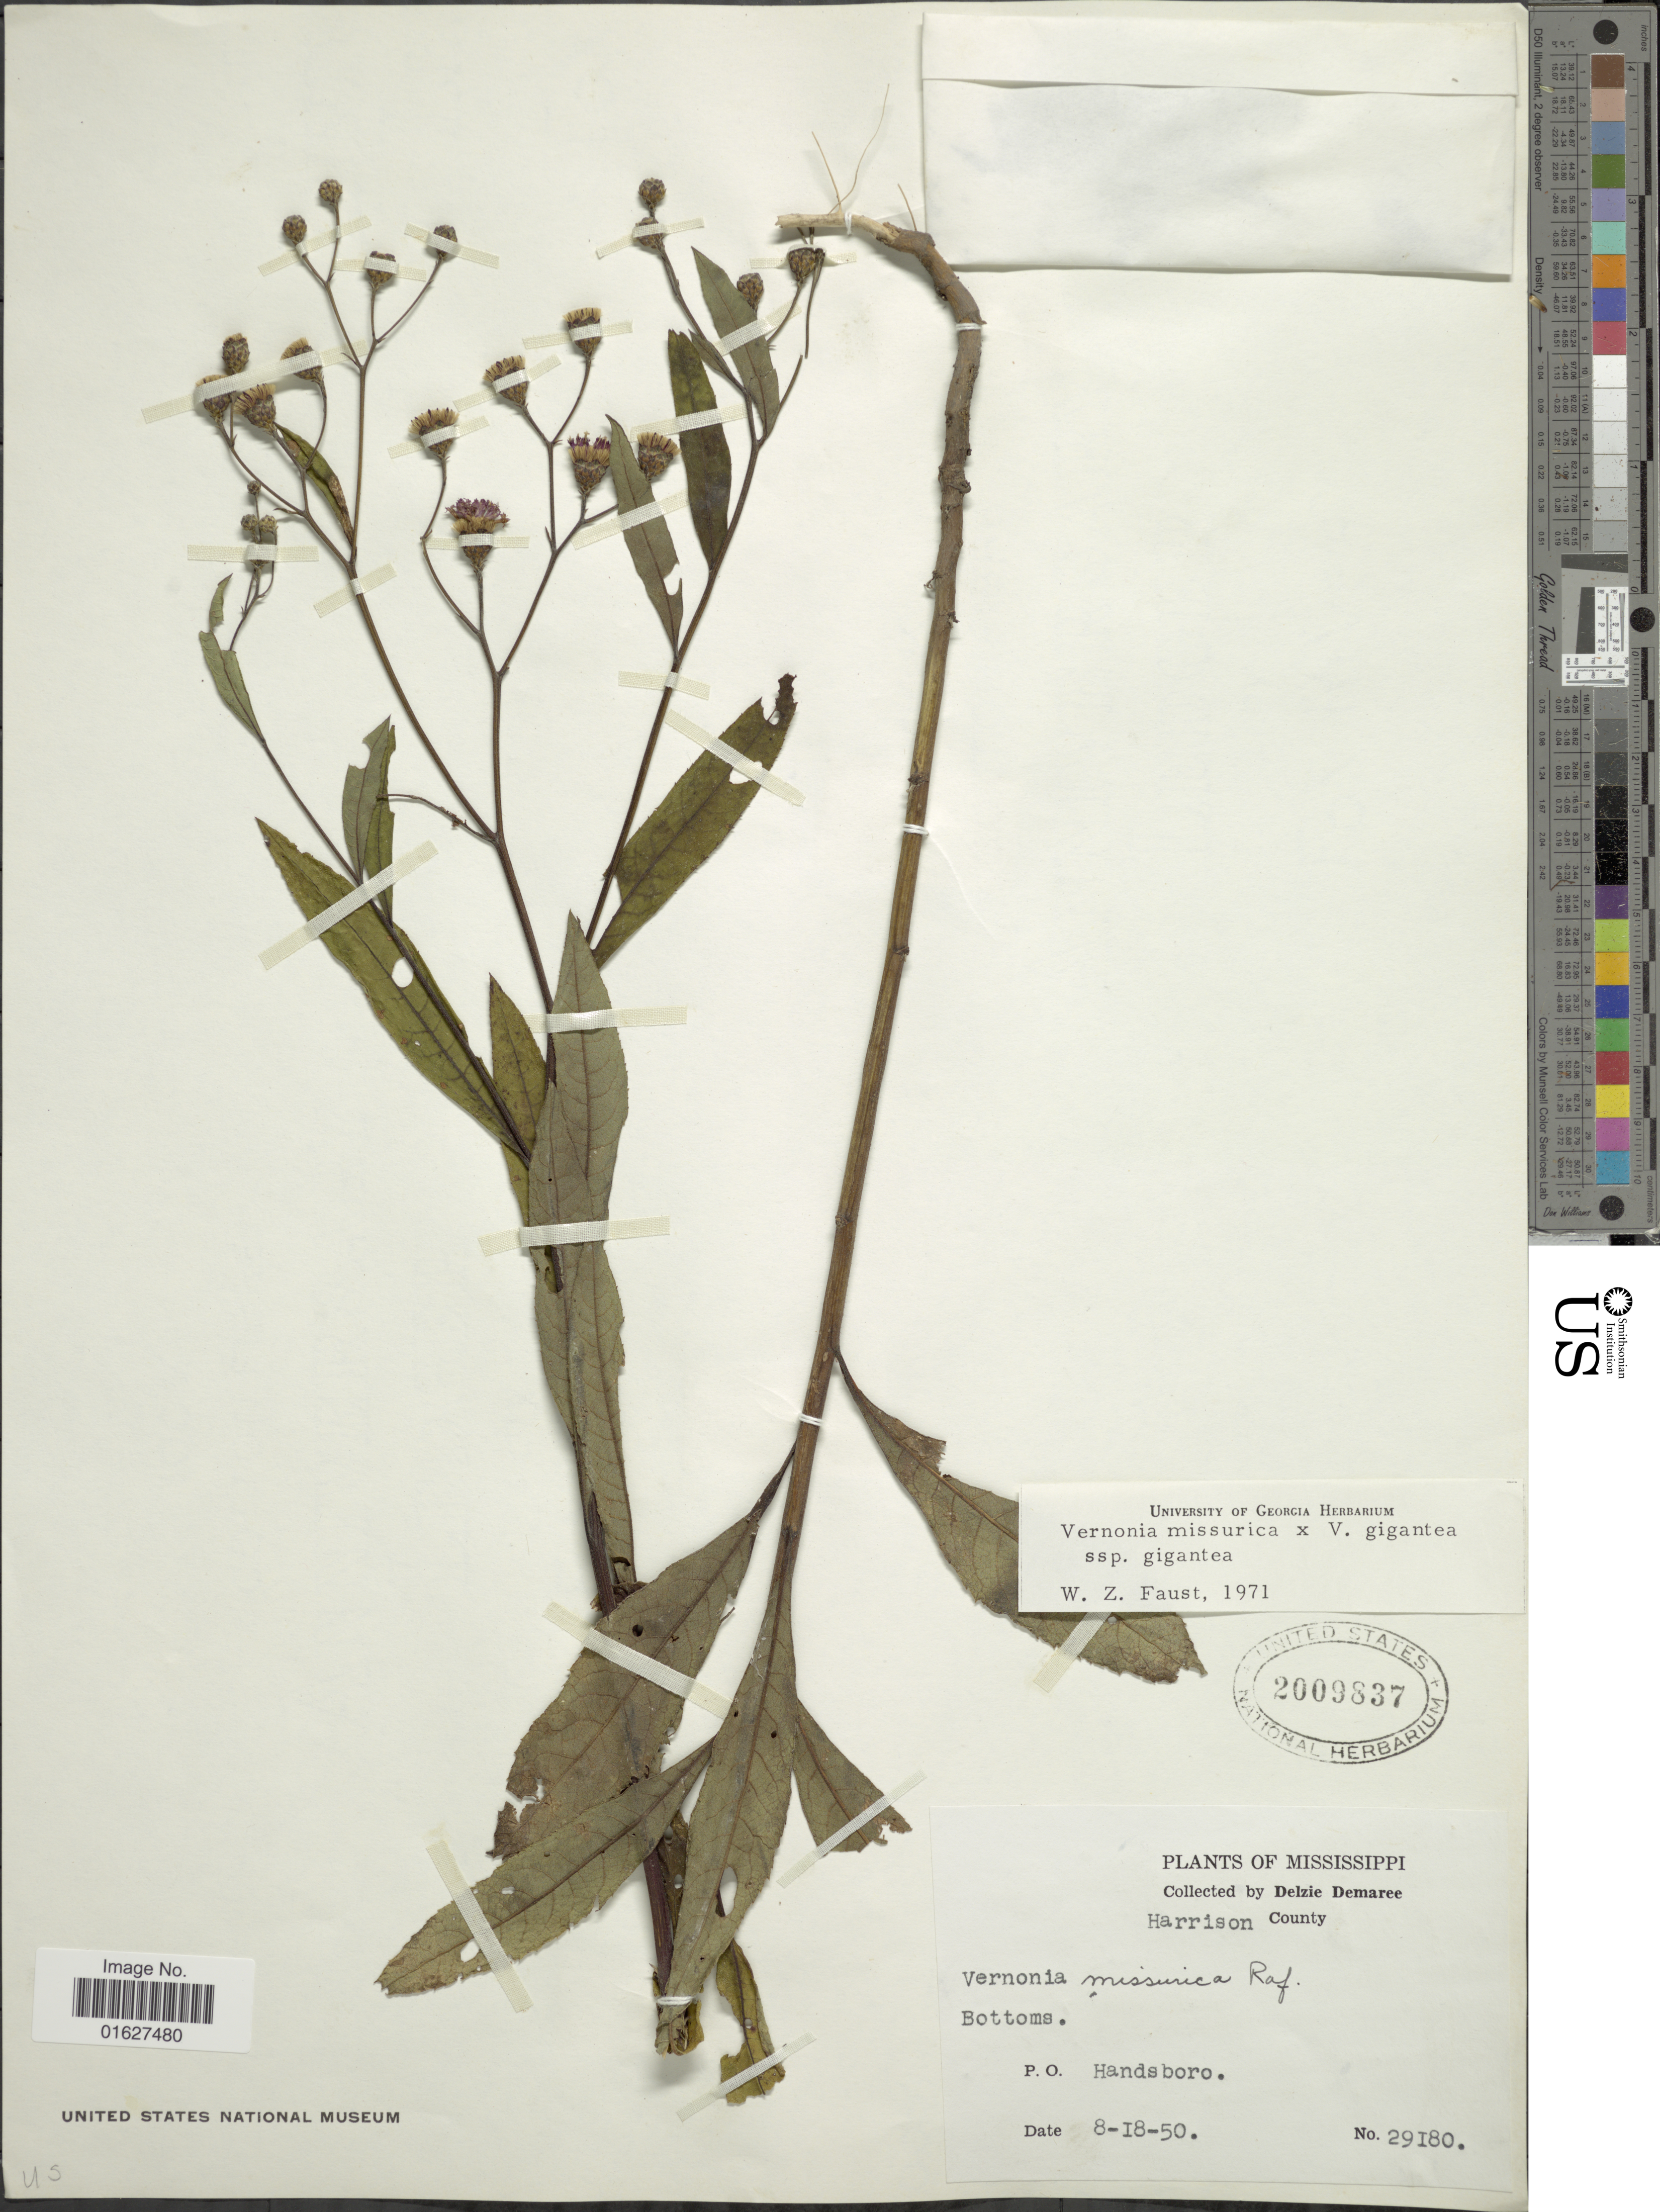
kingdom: Plantae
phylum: Tracheophyta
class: Magnoliopsida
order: Asterales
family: Asteraceae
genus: Vernonia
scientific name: Vernonia missurica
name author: Raf.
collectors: D. Demaree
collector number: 29180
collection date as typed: Transcribed d/m/y: 18/8/50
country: United States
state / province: Mississippi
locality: Harrison County. P. O. Handsboro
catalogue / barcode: US 2009837